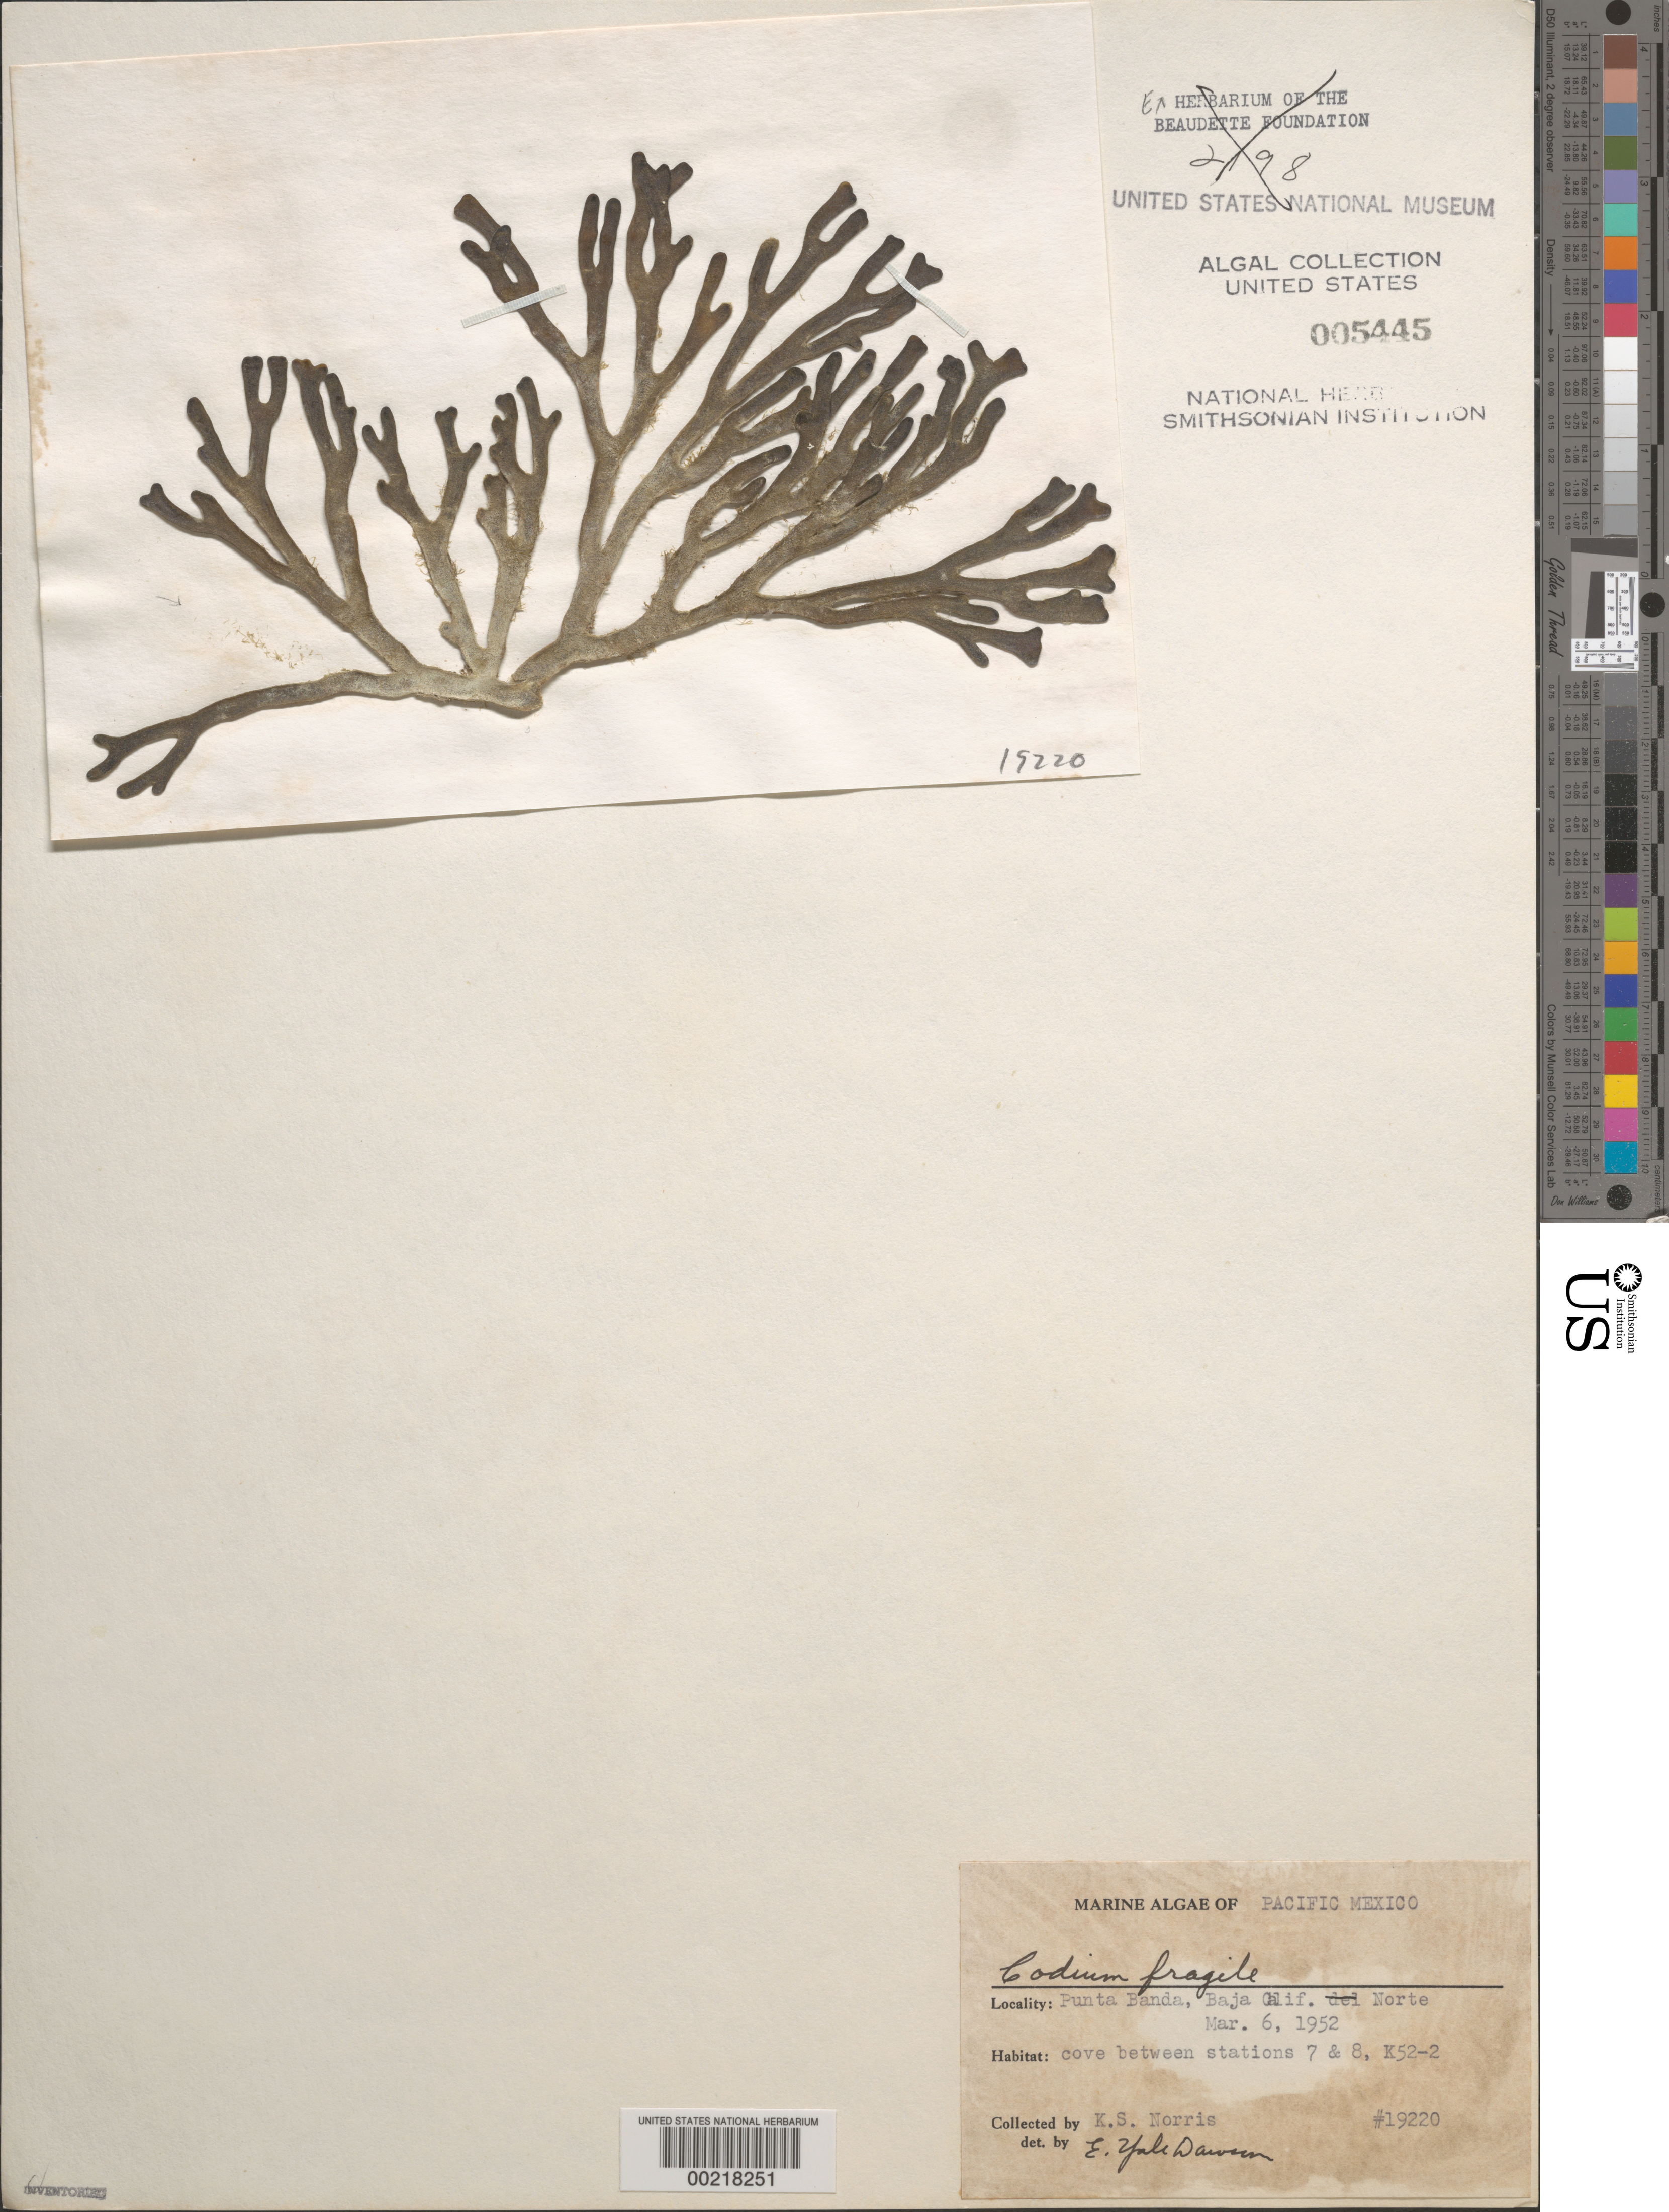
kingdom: Plantae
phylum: Chlorophyta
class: Ulvophyceae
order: Bryopsidales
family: Codiaceae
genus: Codium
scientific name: Codium fragile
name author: (Suringar) P. Hariot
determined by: Dawson, E. Y.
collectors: K. S. Norris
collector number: EYD 19220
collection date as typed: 06 Mar 1952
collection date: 1952-03-06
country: Mexico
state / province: Baja California Norte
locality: Punta Banda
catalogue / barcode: US 5445